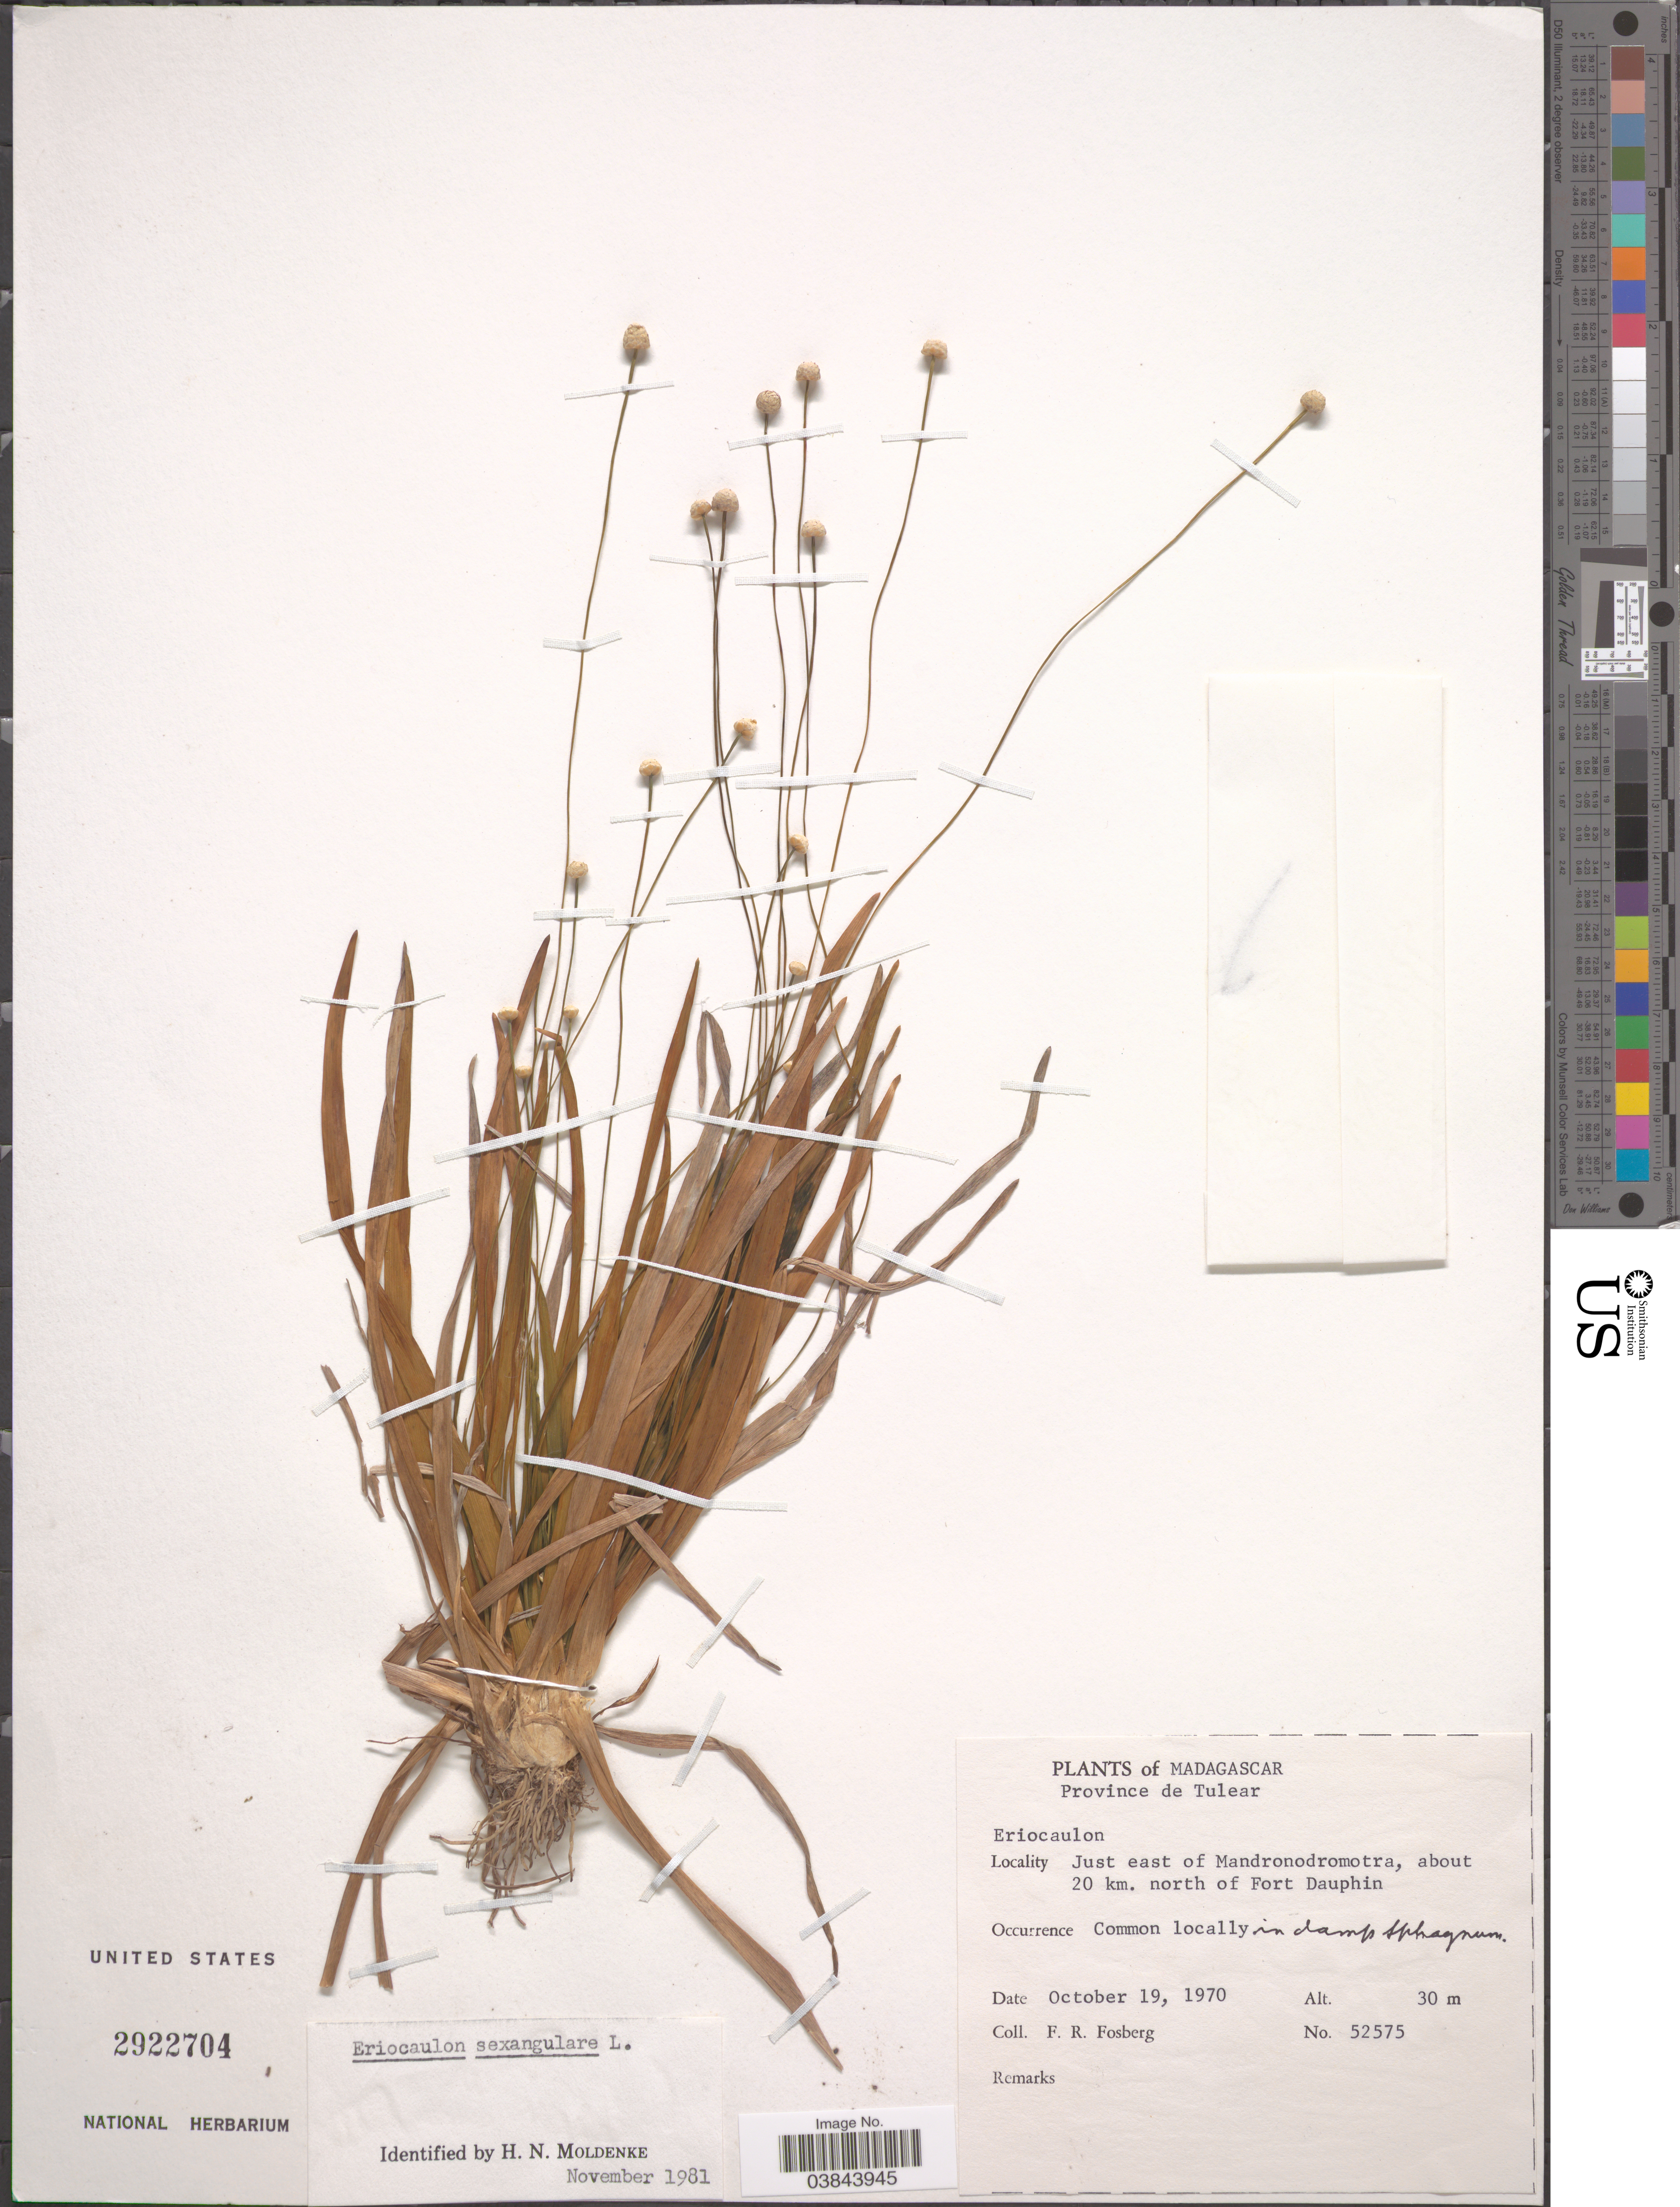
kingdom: Plantae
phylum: Tracheophyta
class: Liliopsida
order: Poales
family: Eriocaulaceae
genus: Eriocaulon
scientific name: Eriocaulon sexangulare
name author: L.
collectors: F. R. Fosberg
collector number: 52575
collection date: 1970-10-19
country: Madagascar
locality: Province of Tulear. Just east of Mandronodromotra, about 20 km. north of Fort Dauphin.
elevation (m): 30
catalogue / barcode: US 2922704